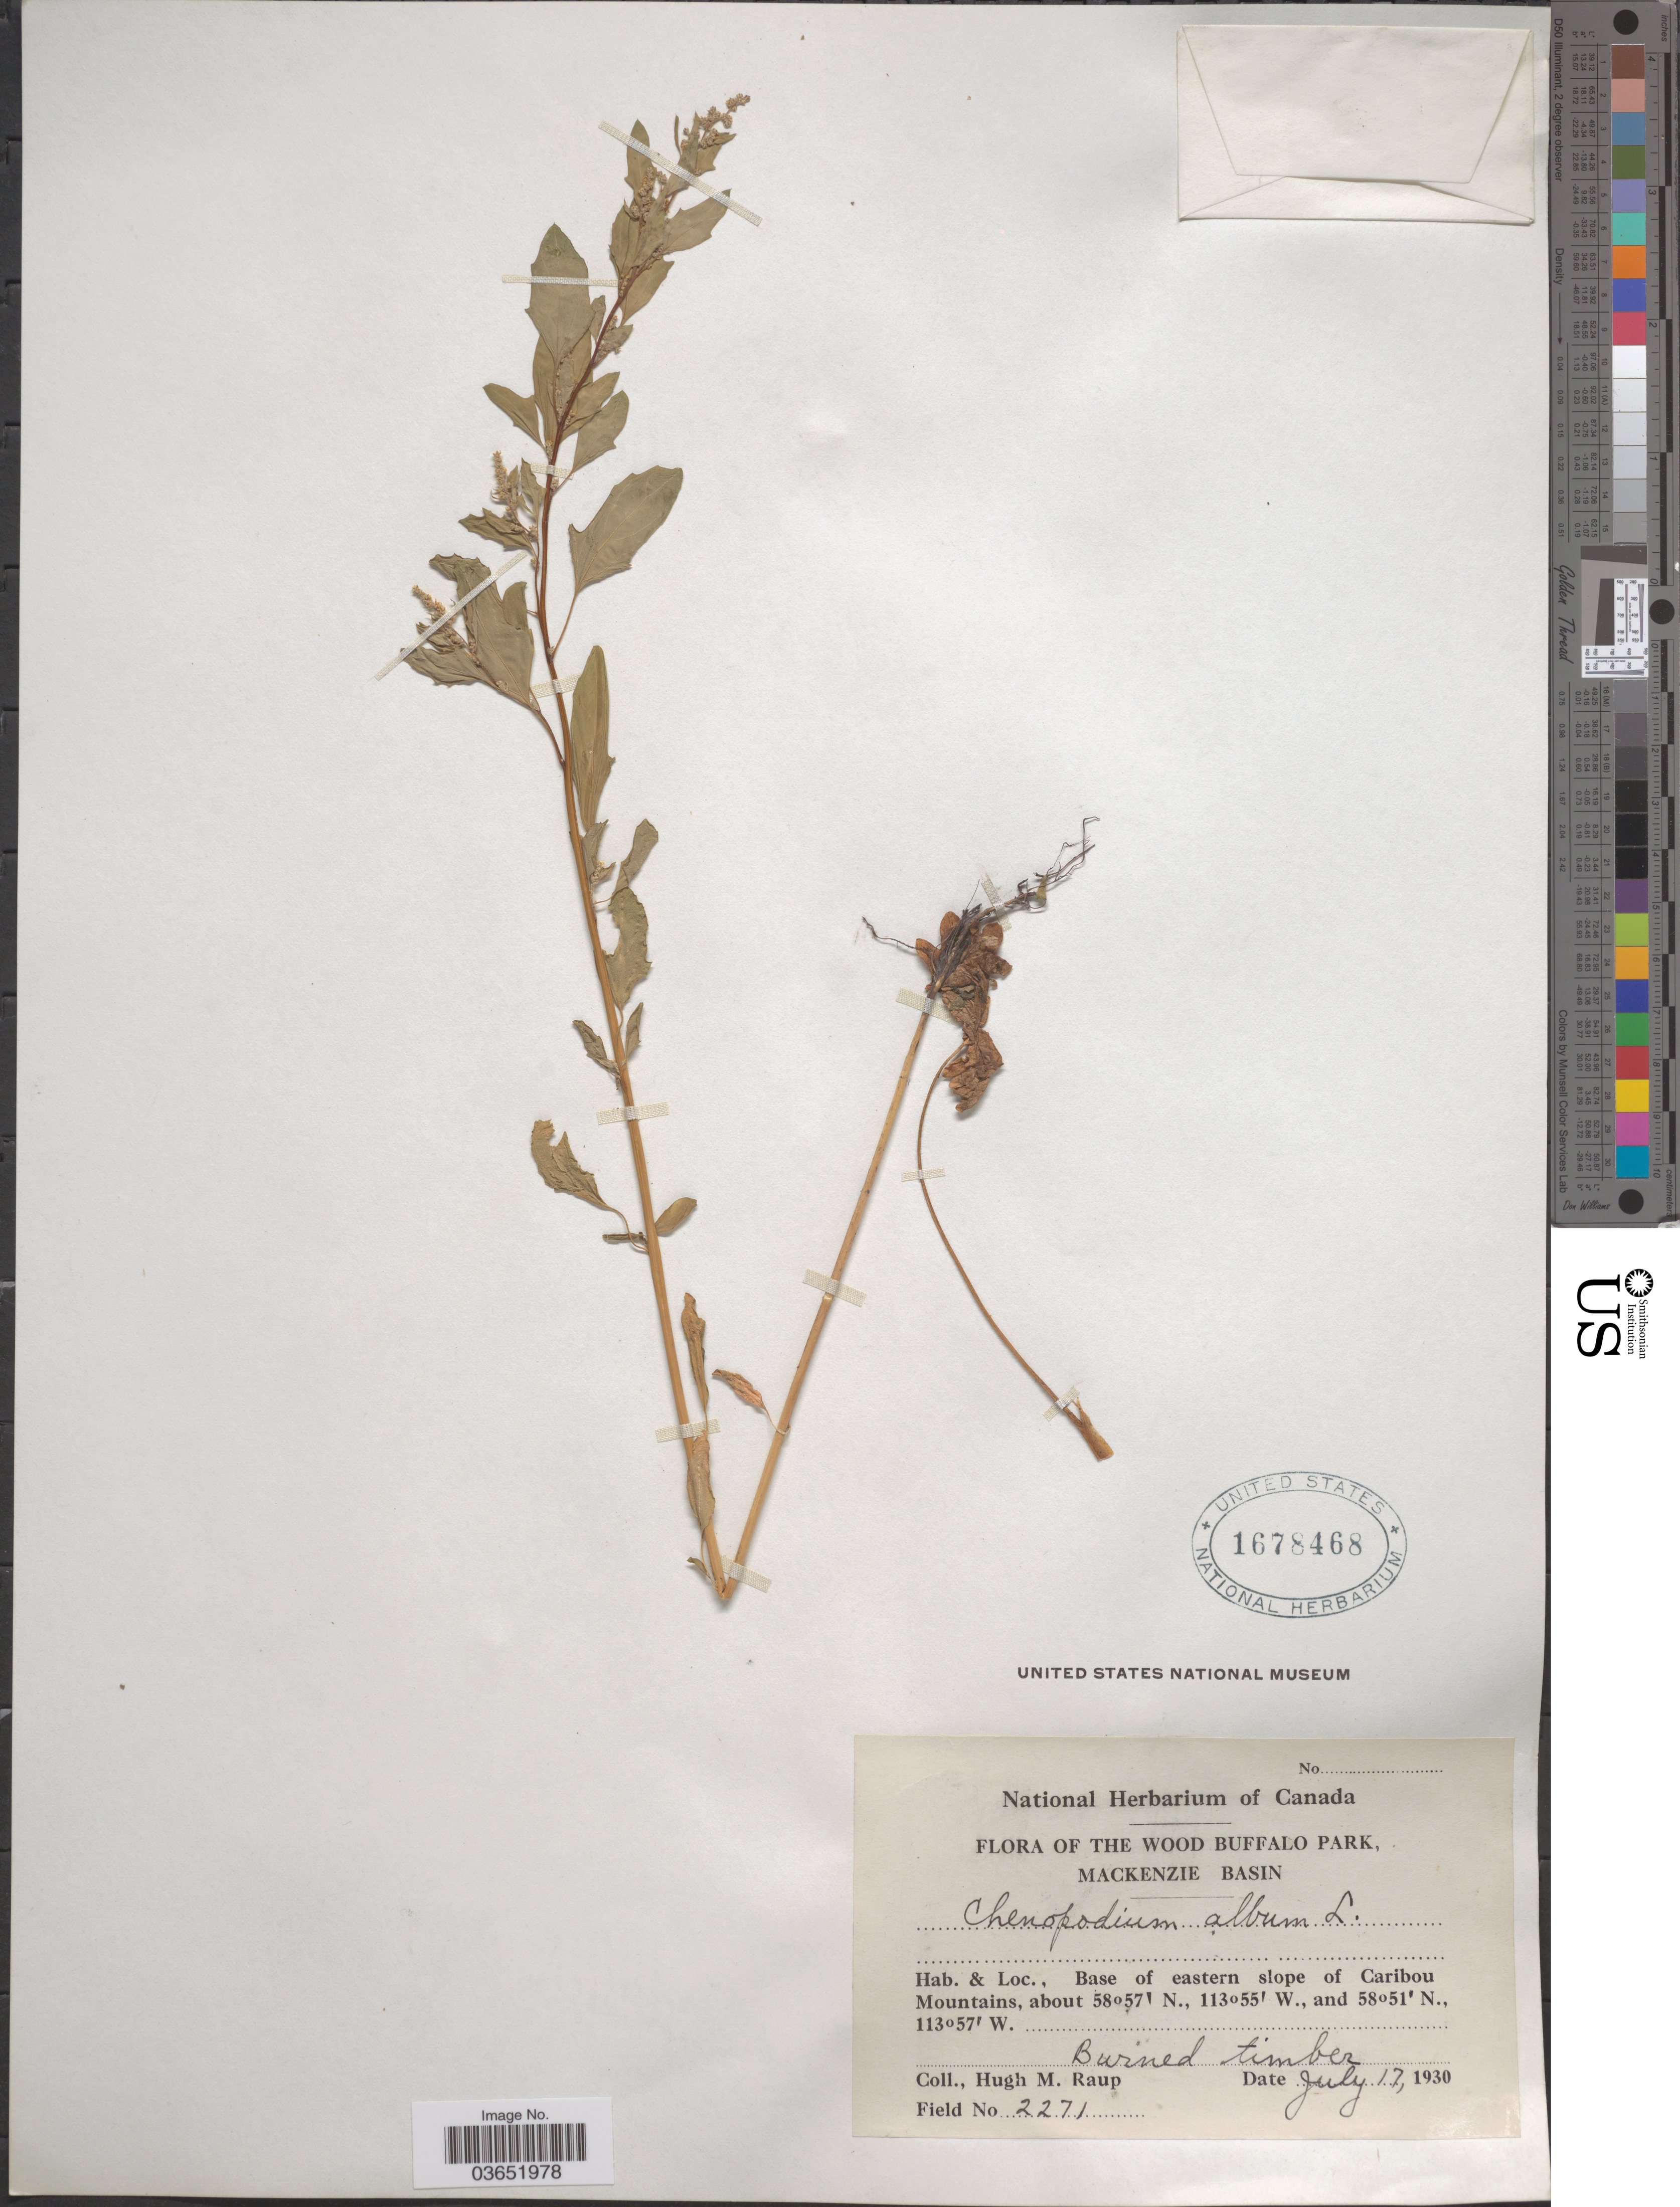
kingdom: Plantae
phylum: Tracheophyta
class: Magnoliopsida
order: Caryophyllales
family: Amaranthaceae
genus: Chenopodium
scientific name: Chenopodium album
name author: L.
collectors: H. Raup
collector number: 2271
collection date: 1930-07-17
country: Canada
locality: Wood Buffalo Park. Mackenzie Basin. Base of eastern slope of Caribou Mountains.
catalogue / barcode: US 1678468